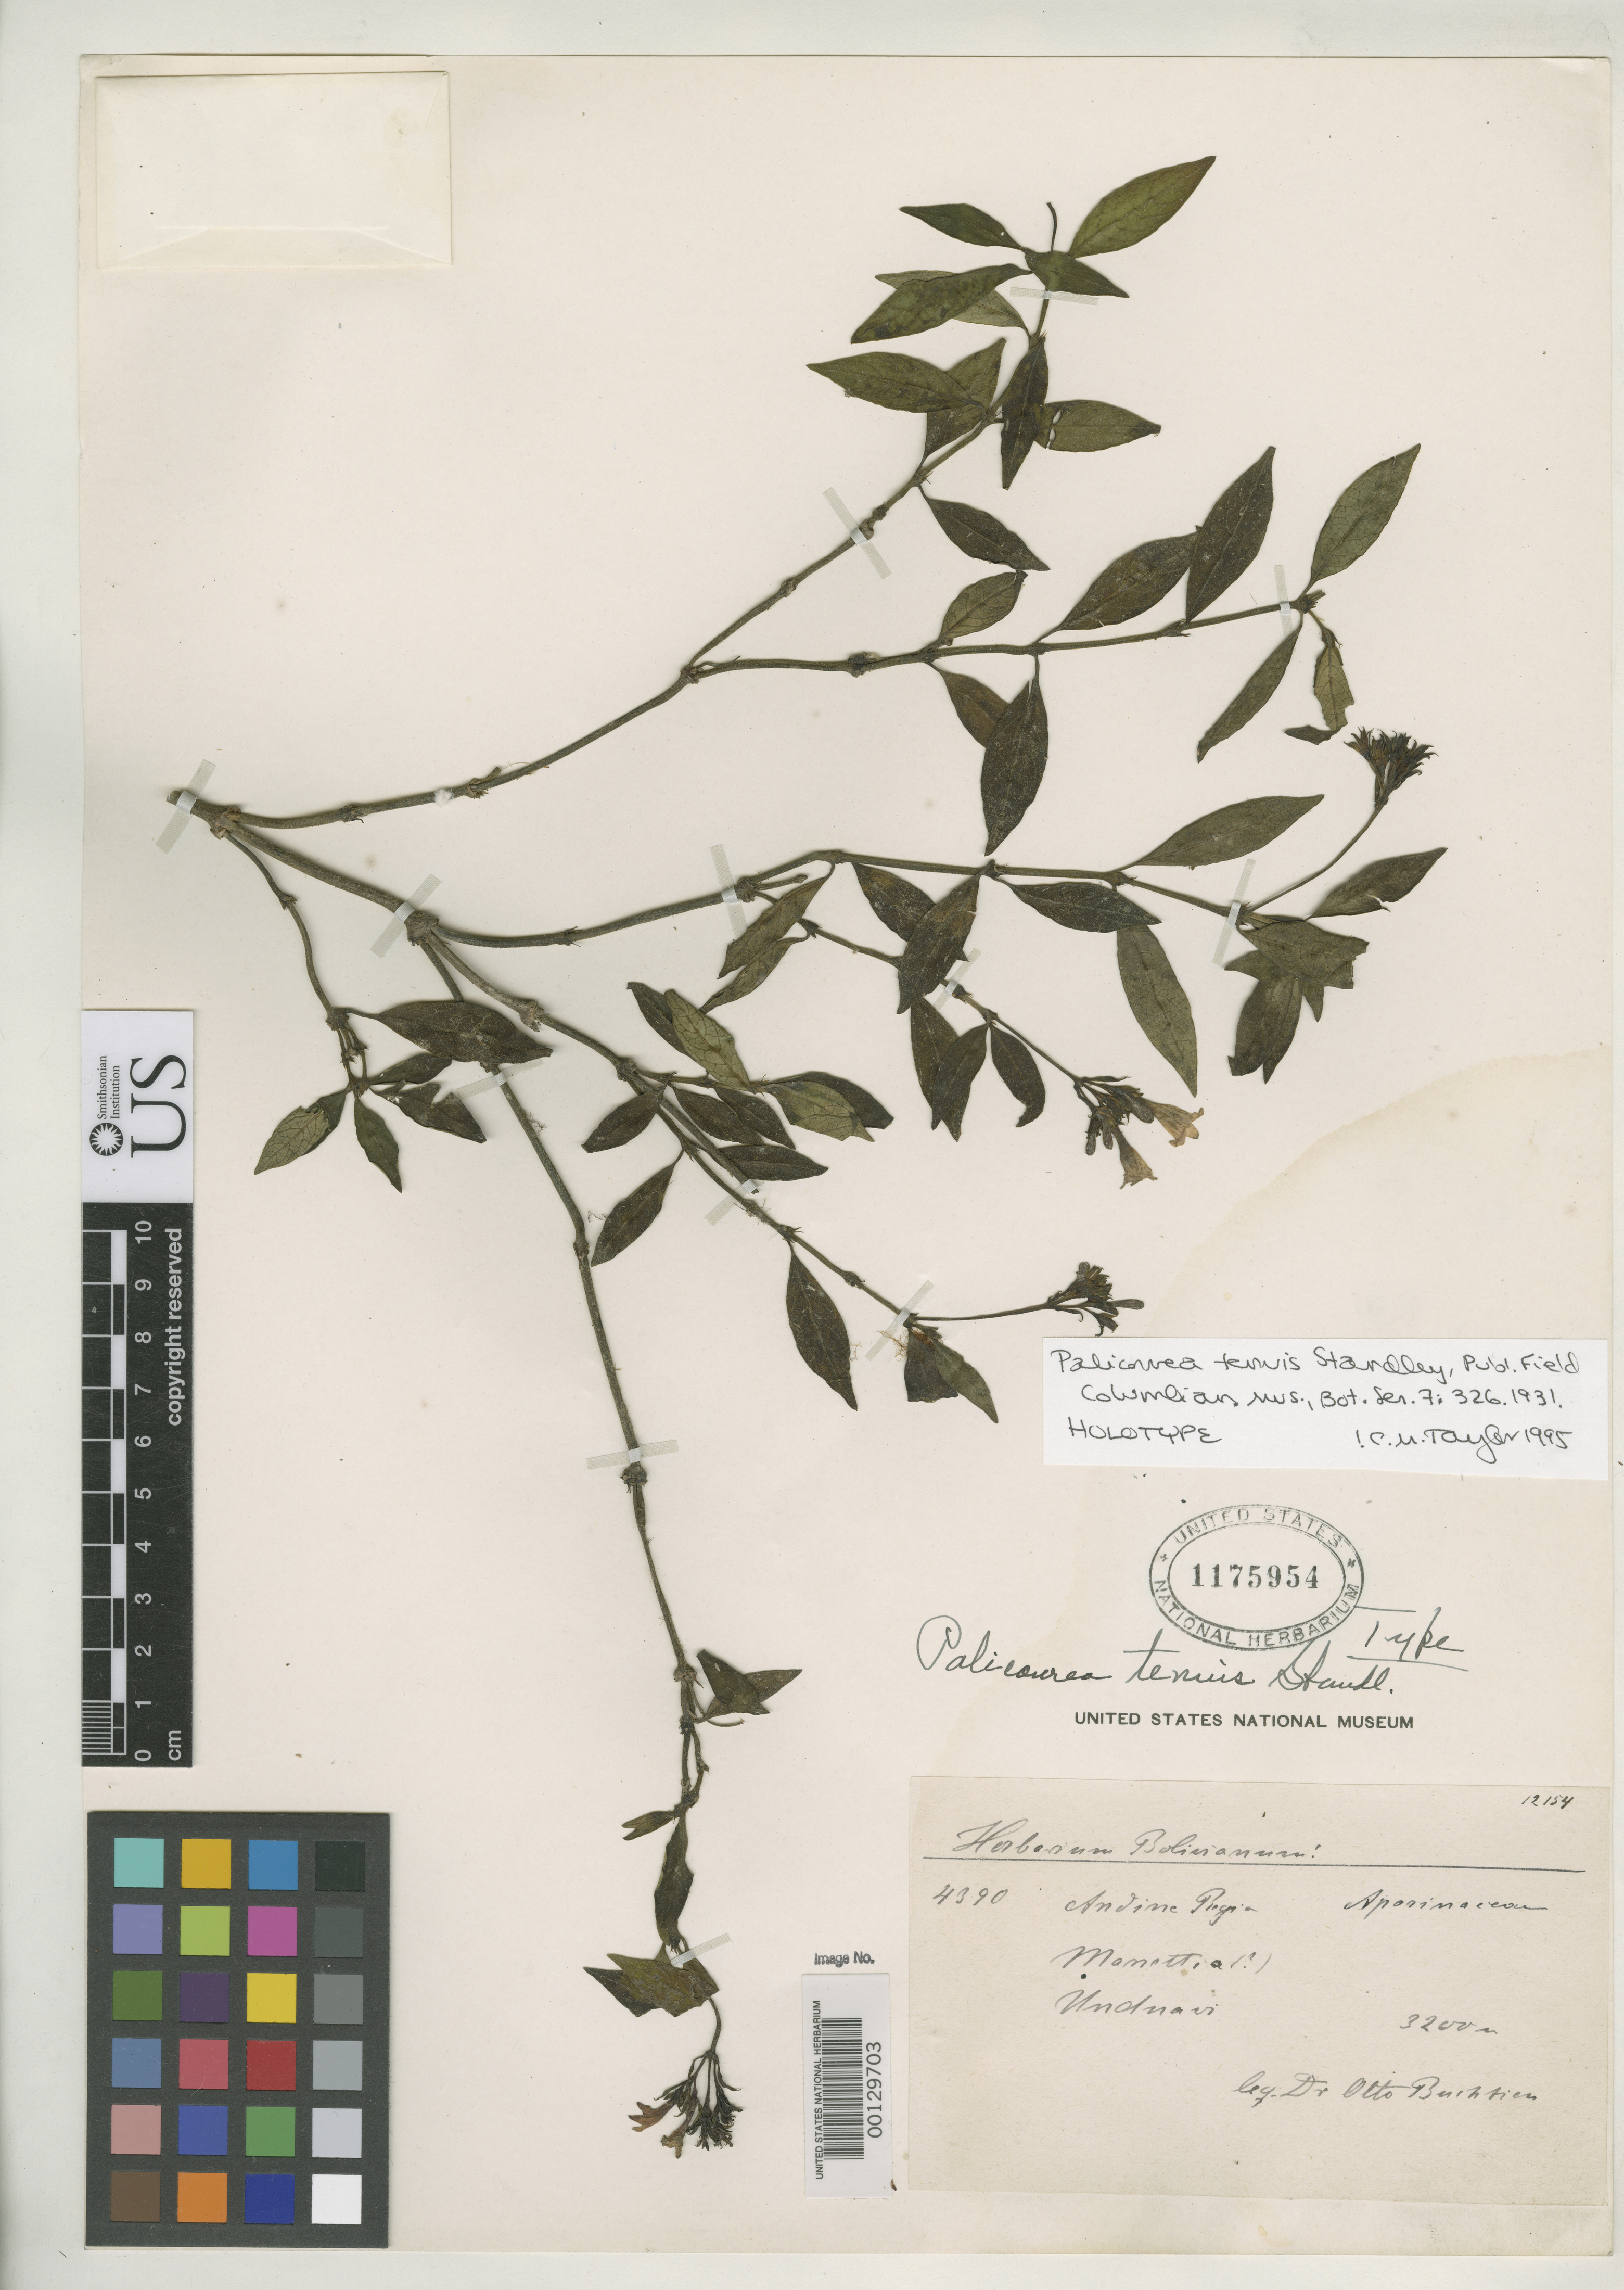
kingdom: Plantae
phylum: Tracheophyta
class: Magnoliopsida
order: Gentianales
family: Rubiaceae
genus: Palicourea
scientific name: Palicourea tenuis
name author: Standl.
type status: Holotype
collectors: O. Buchtien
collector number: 4390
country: Bolivia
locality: Unduavi.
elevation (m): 3200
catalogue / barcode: US 1175954